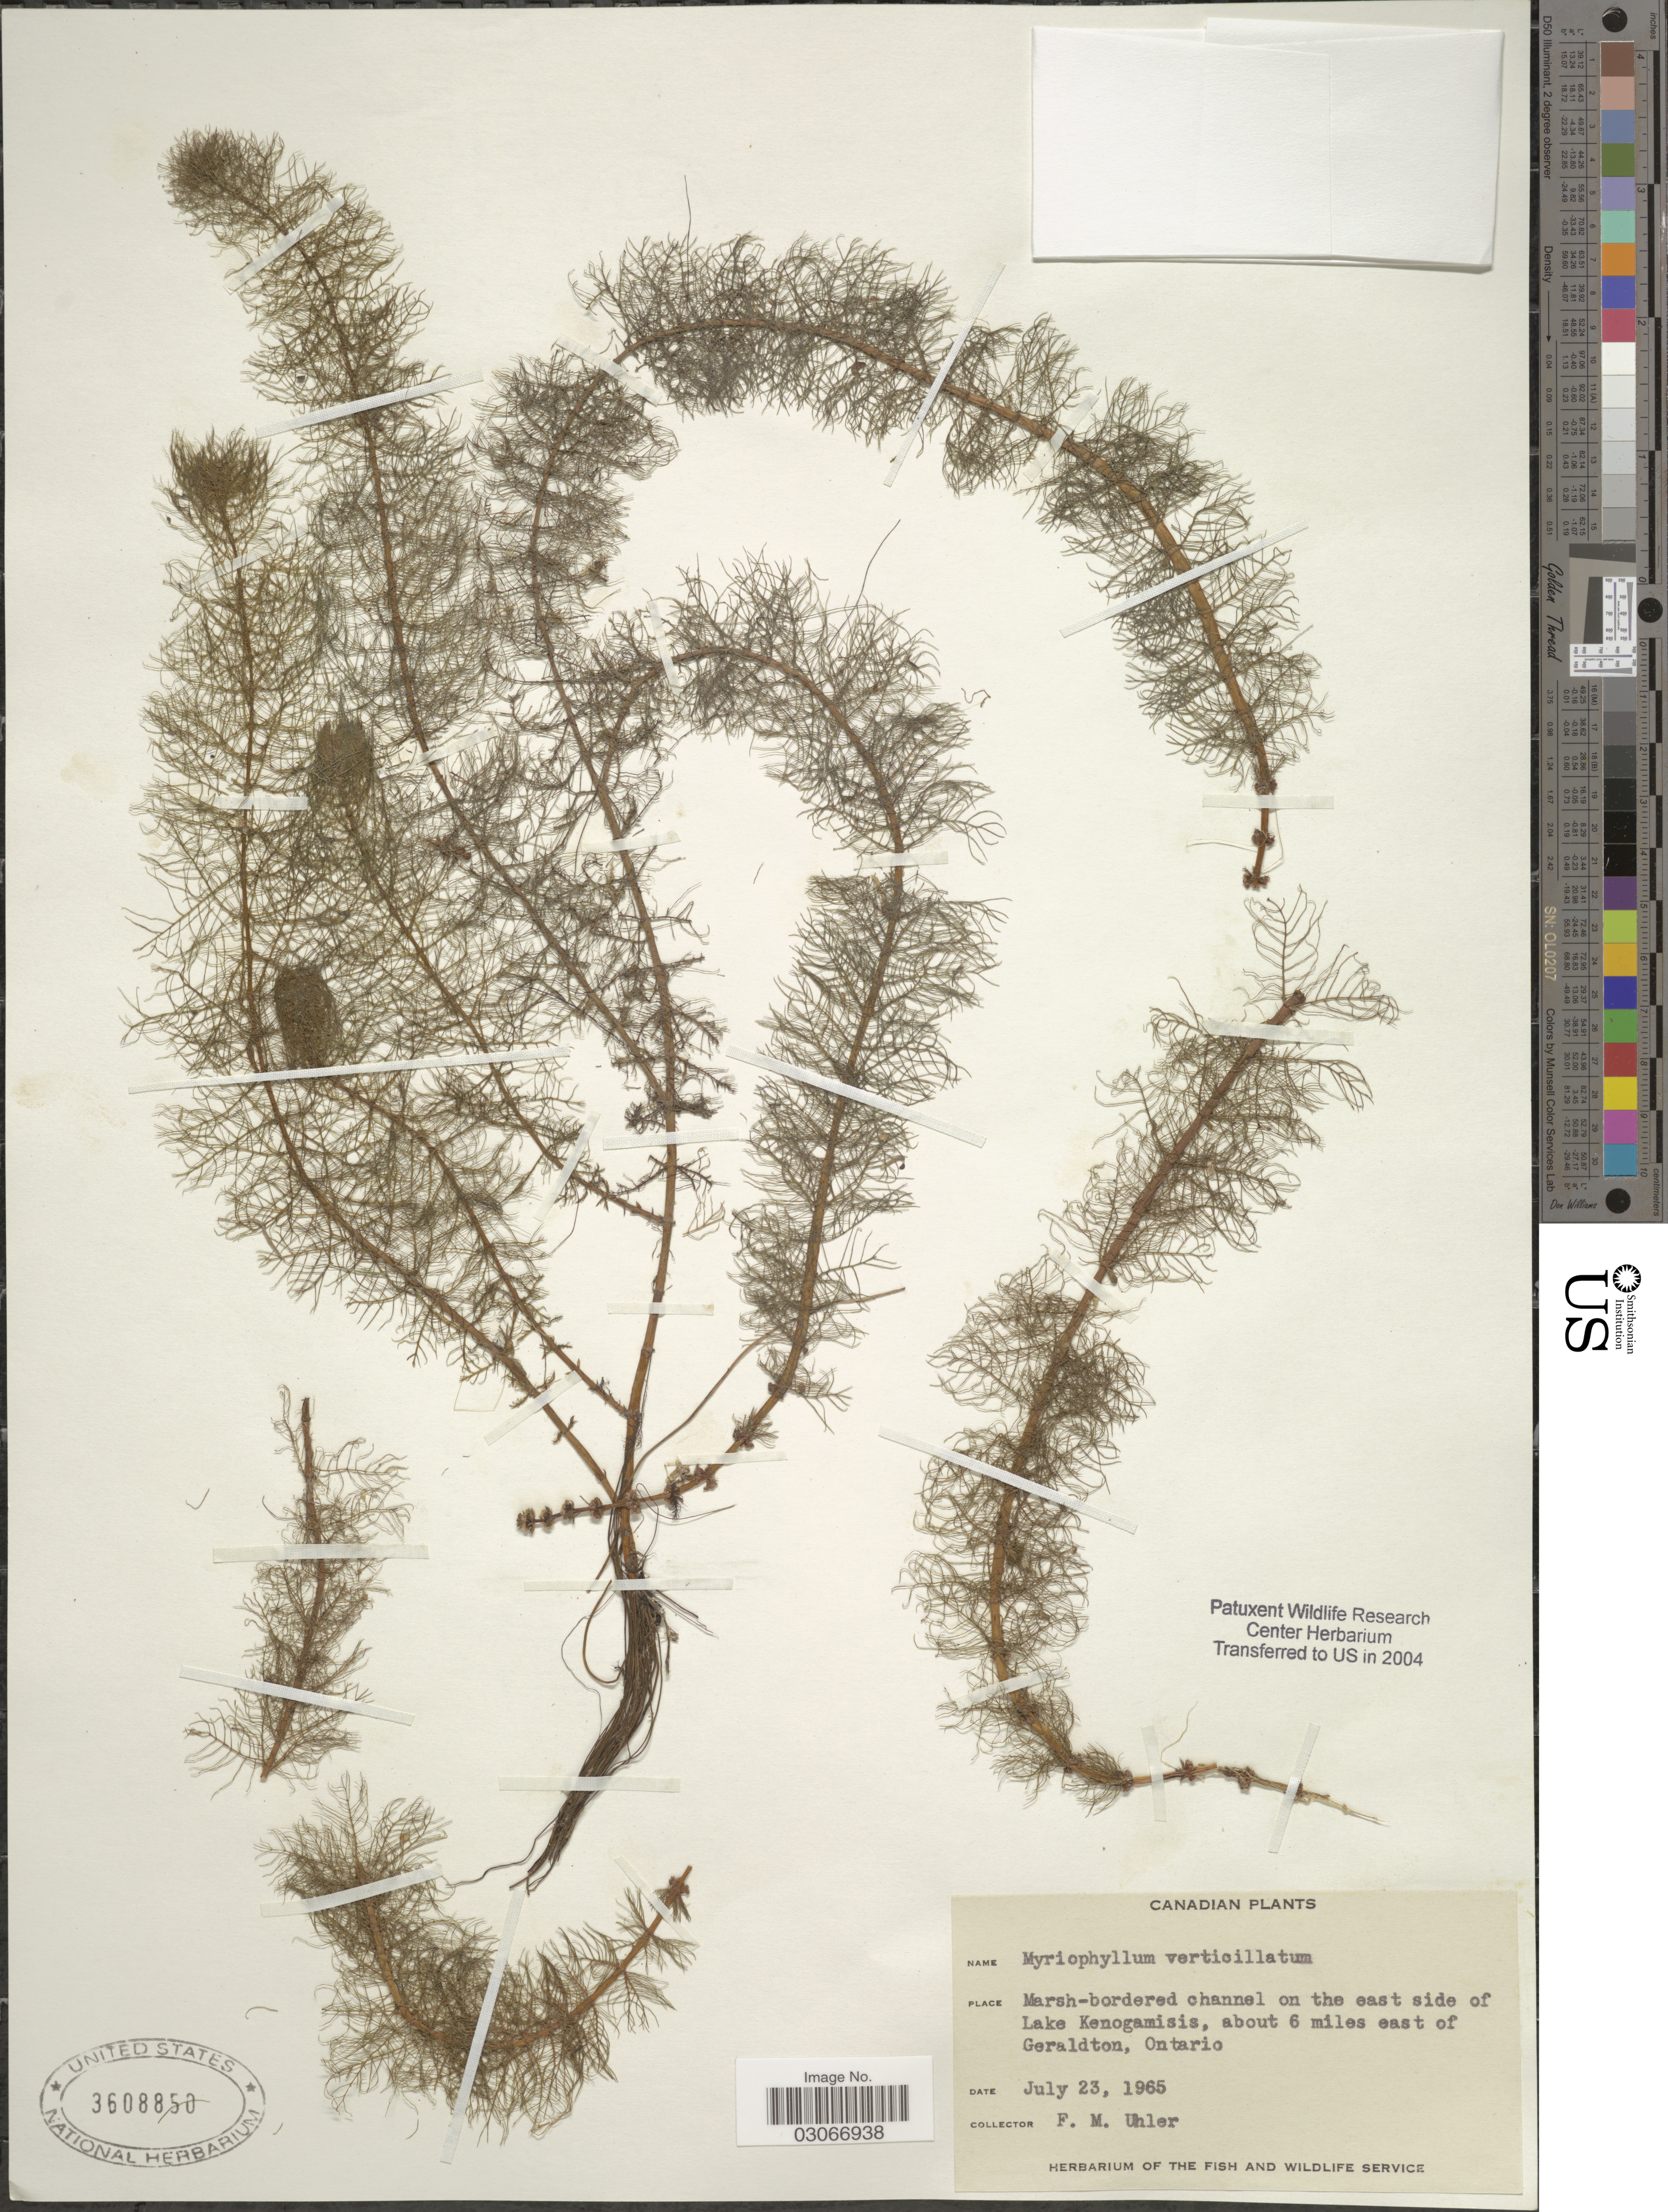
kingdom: Plantae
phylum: Tracheophyta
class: Magnoliopsida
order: Saxifragales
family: Haloragaceae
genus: Myriophyllum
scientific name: Myriophyllum verticillatum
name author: L.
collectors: F. M. Uhler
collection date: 1965-07-23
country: Canada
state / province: Ontario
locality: Marsh-bordered channel on the east side of Lake Kenogamisis, about 6 miles east of Geraldton, Ontario.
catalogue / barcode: US 3608850